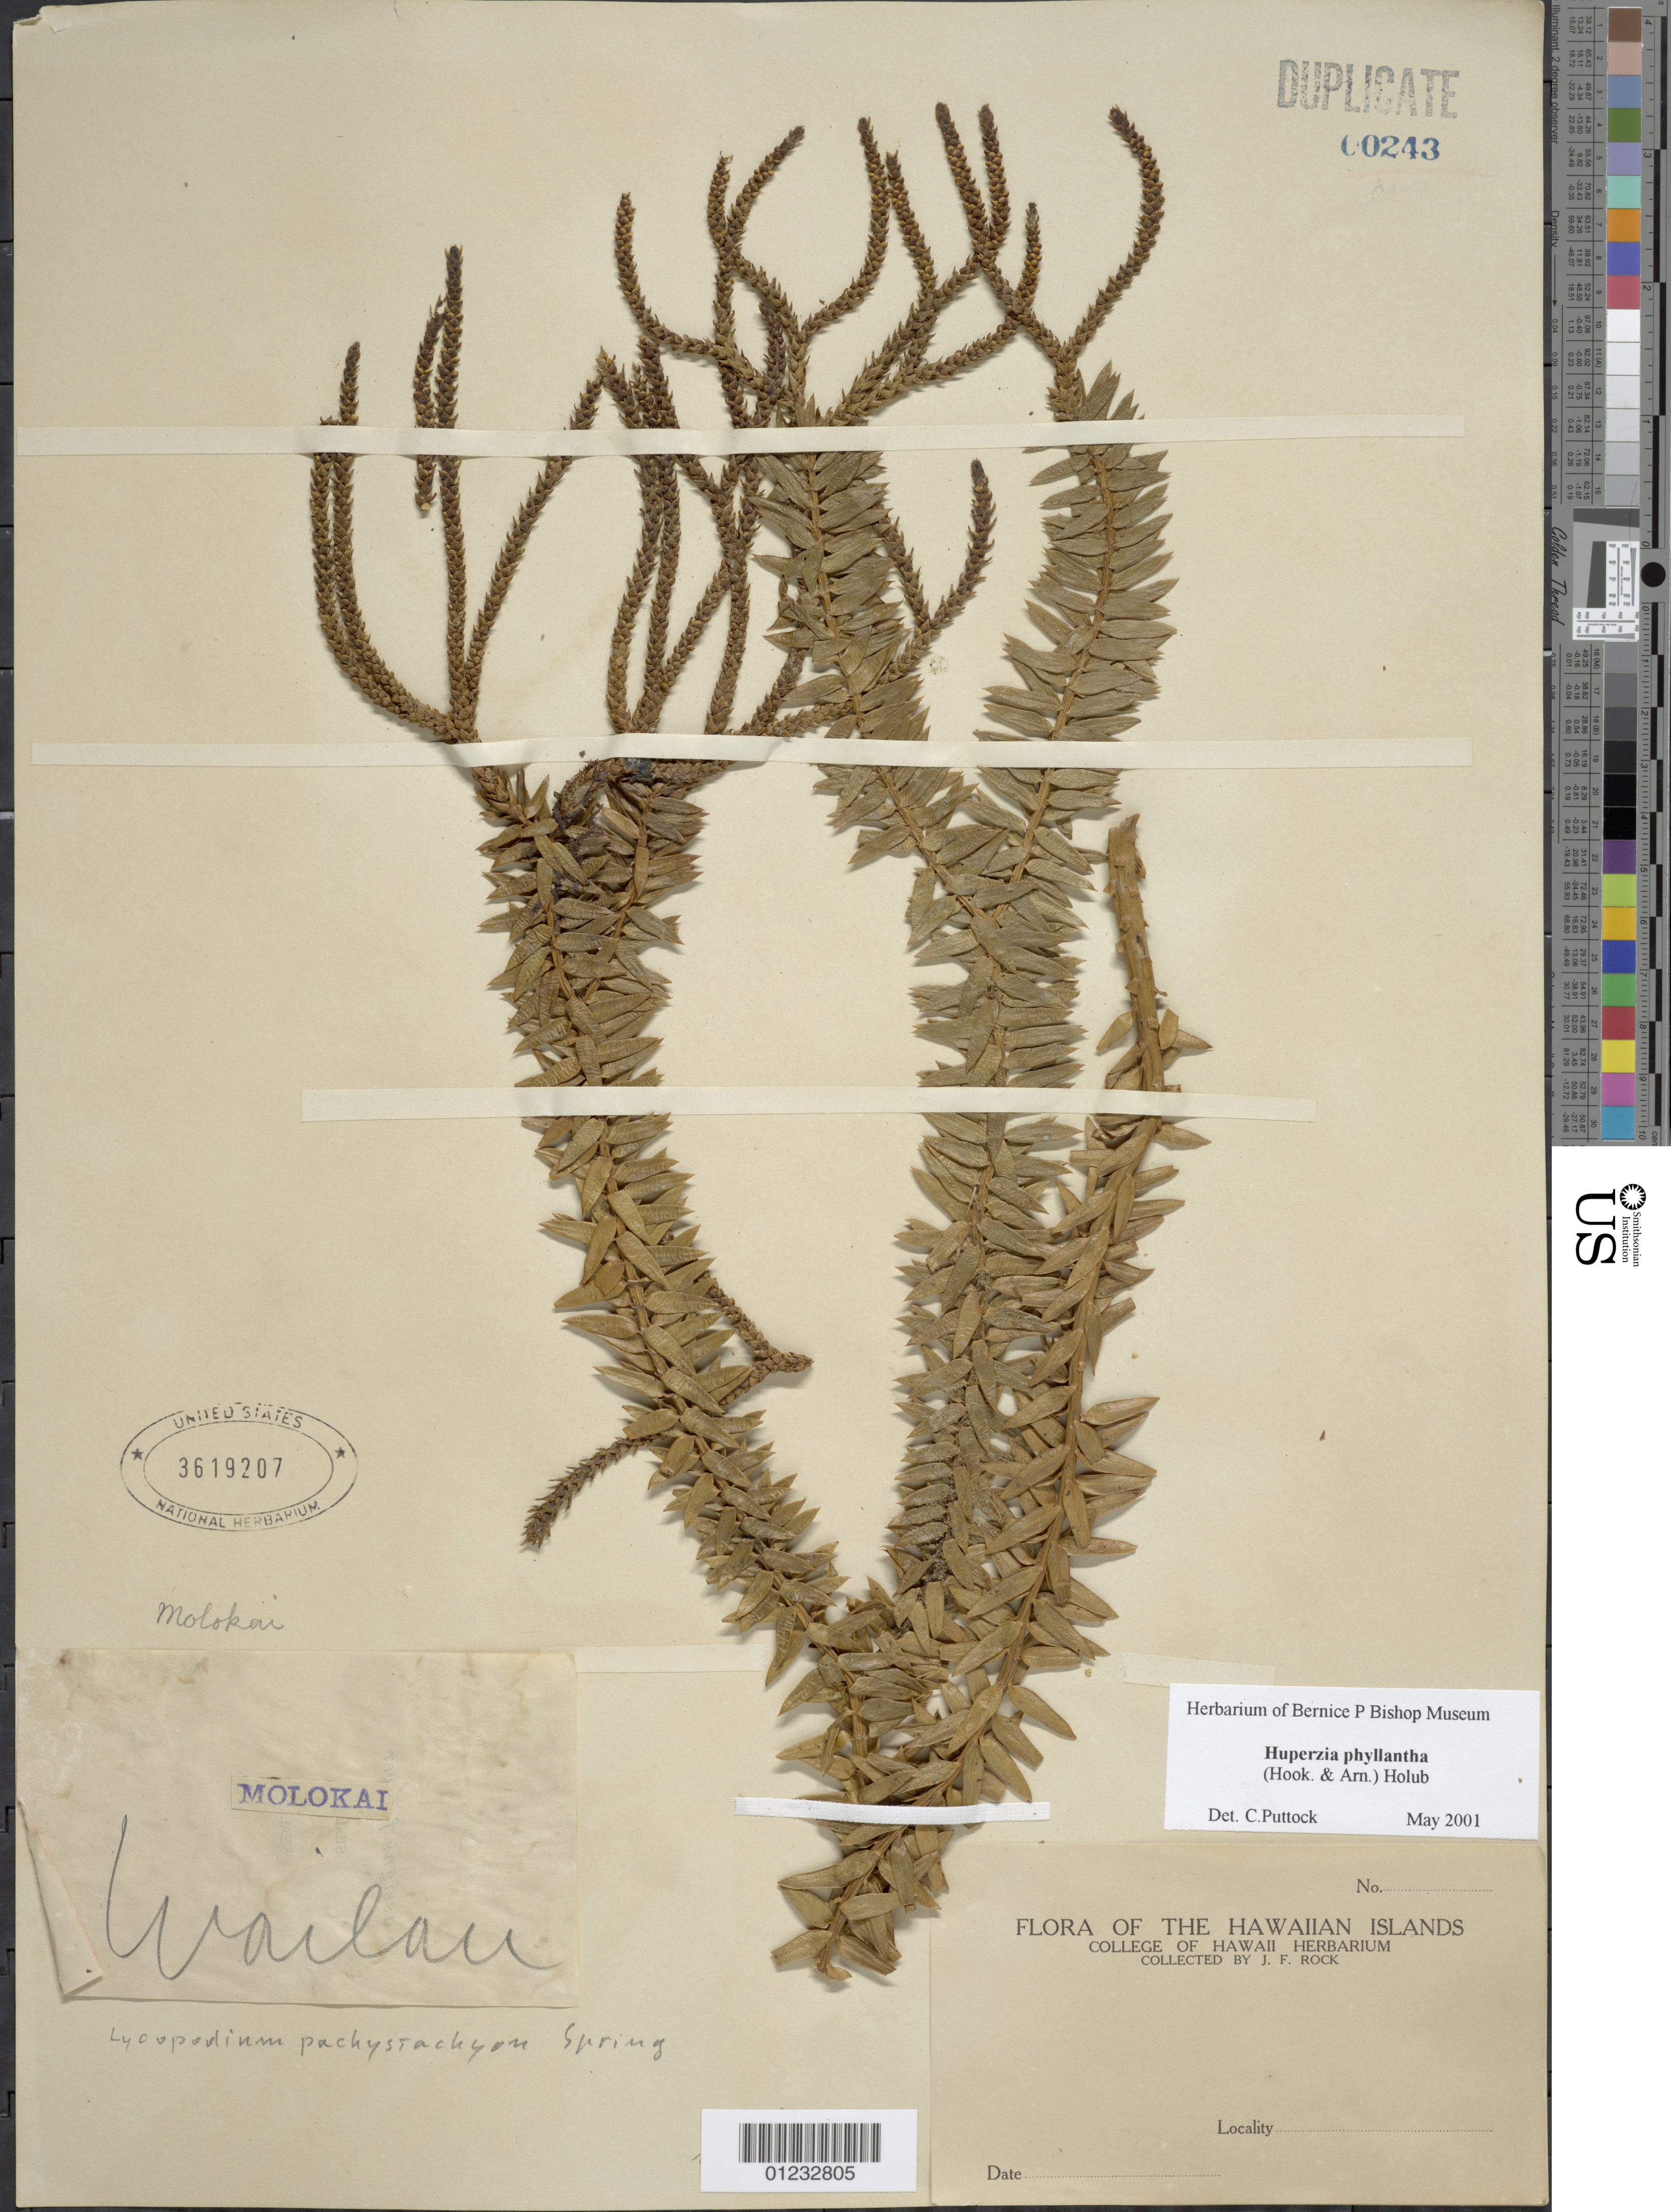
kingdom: Plantae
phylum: Tracheophyta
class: Lycopodiopsida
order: Lycopodiales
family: Lycopodiaceae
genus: Phlegmariurus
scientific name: Phlegmariurus phyllanthus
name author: (Hook. & Arn.) R.D. Dixit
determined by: Field, A. R.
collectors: J. F. Rock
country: United States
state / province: Hawaii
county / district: Maui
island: Moloka'i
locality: Wailau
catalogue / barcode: US 3619207